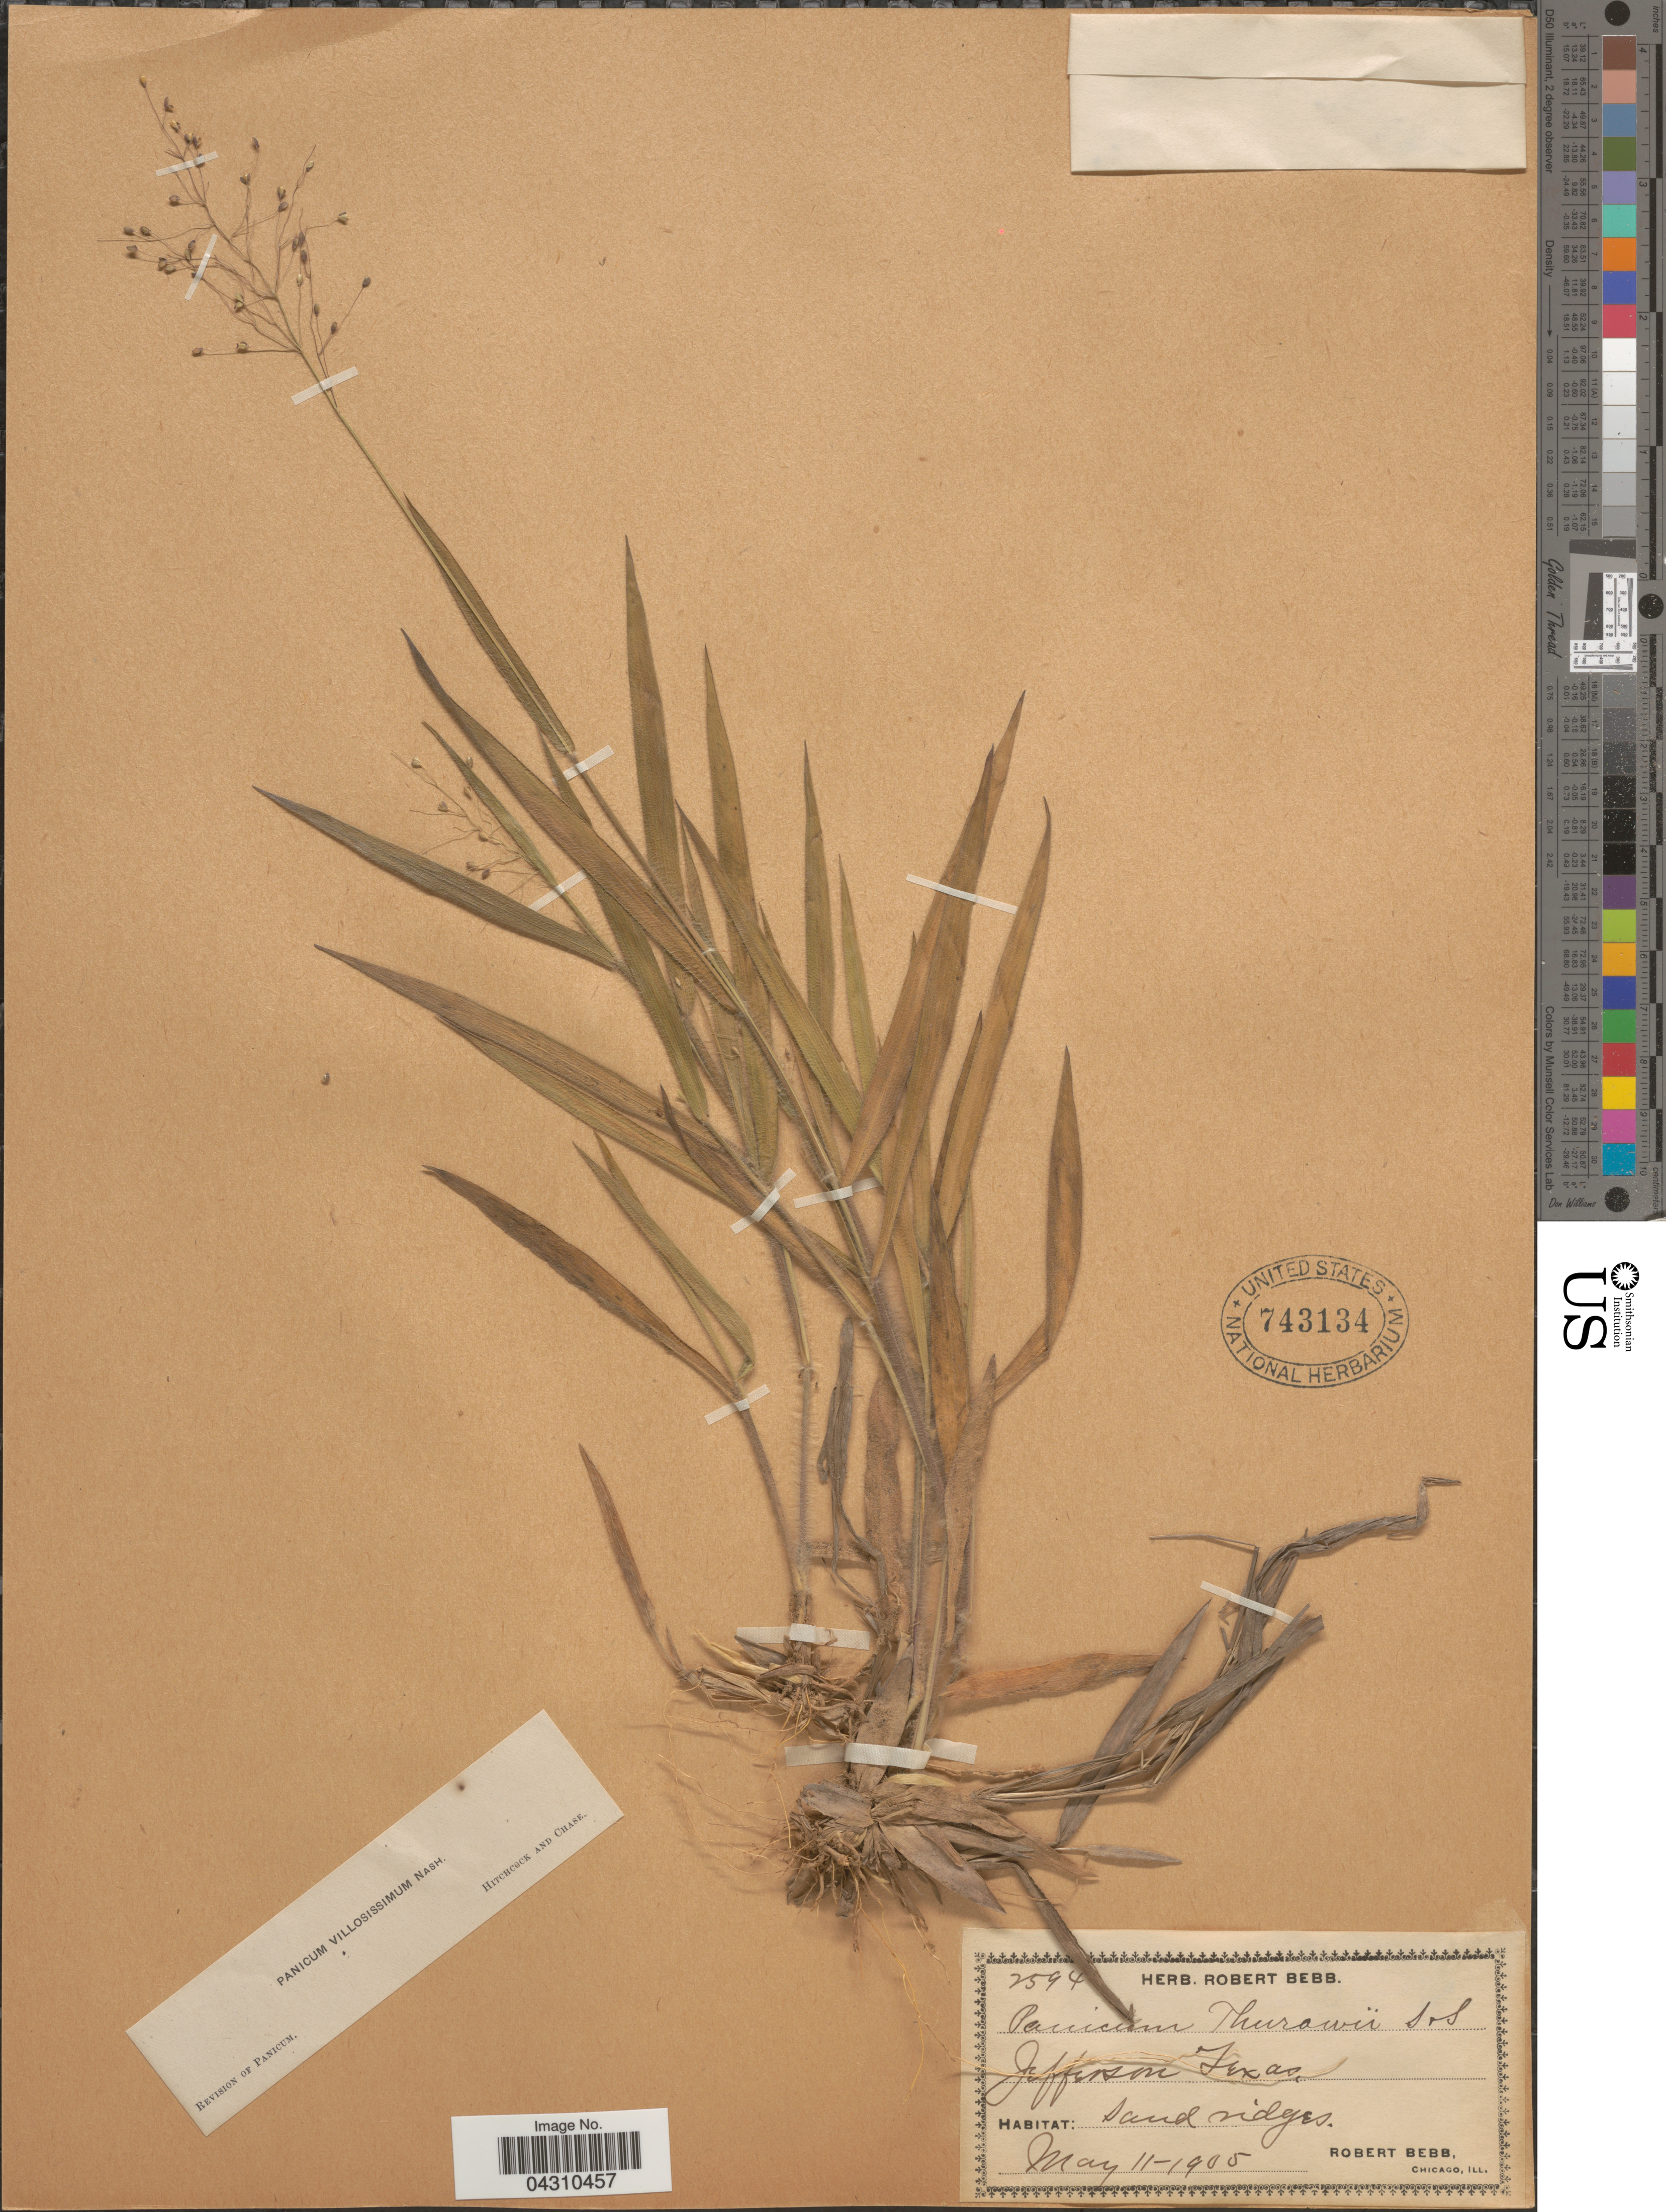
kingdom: Plantae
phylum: Tracheophyta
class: Liliopsida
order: Poales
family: Poaceae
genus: Dichanthelium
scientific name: Dichanthelium acuminatum var. acuminatum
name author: (Sw.) Gould & C.A. Clark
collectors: R. Bebb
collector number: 2594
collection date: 1905-05-11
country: United States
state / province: Texas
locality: Jefferson.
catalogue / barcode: US 743134